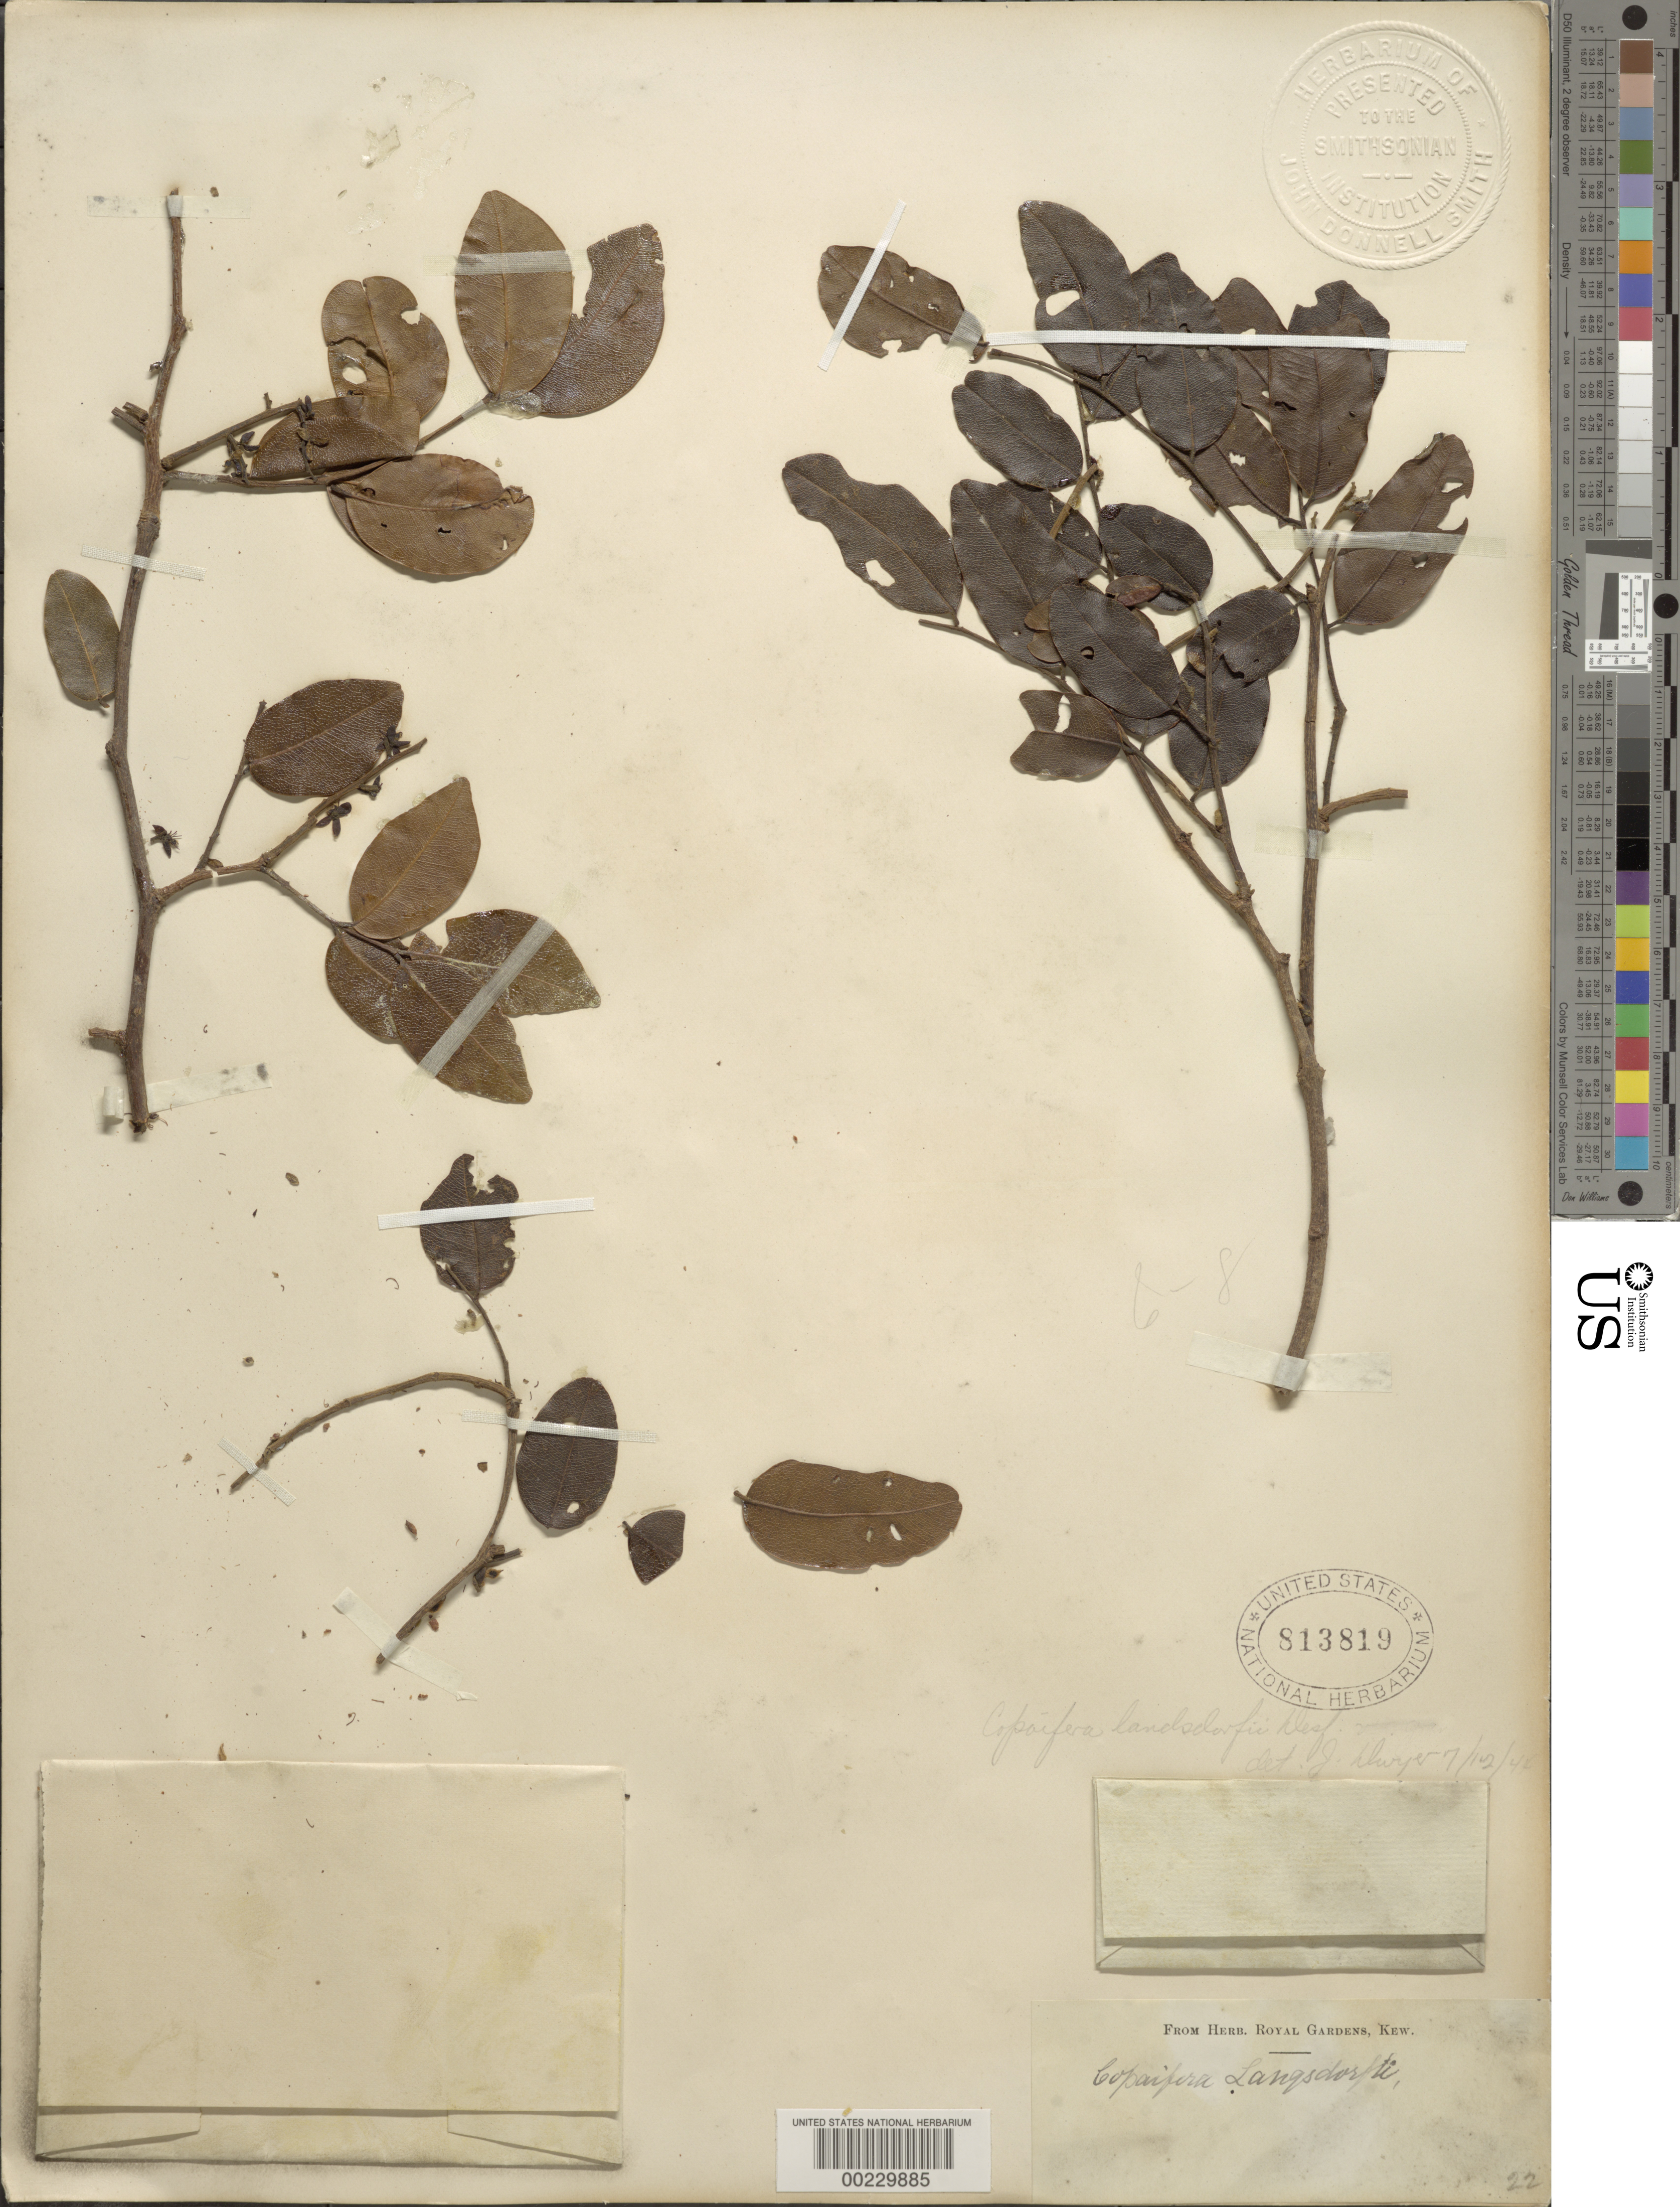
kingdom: Plantae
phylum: Tracheophyta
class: Magnoliopsida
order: Fabales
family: Fabaceae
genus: Copaifera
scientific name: Copaifera langsdorffii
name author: Desf.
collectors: W. Weingart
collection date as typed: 09 Apr 1914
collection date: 1914-04-09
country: Germany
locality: Gorgenthal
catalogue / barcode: US 813819